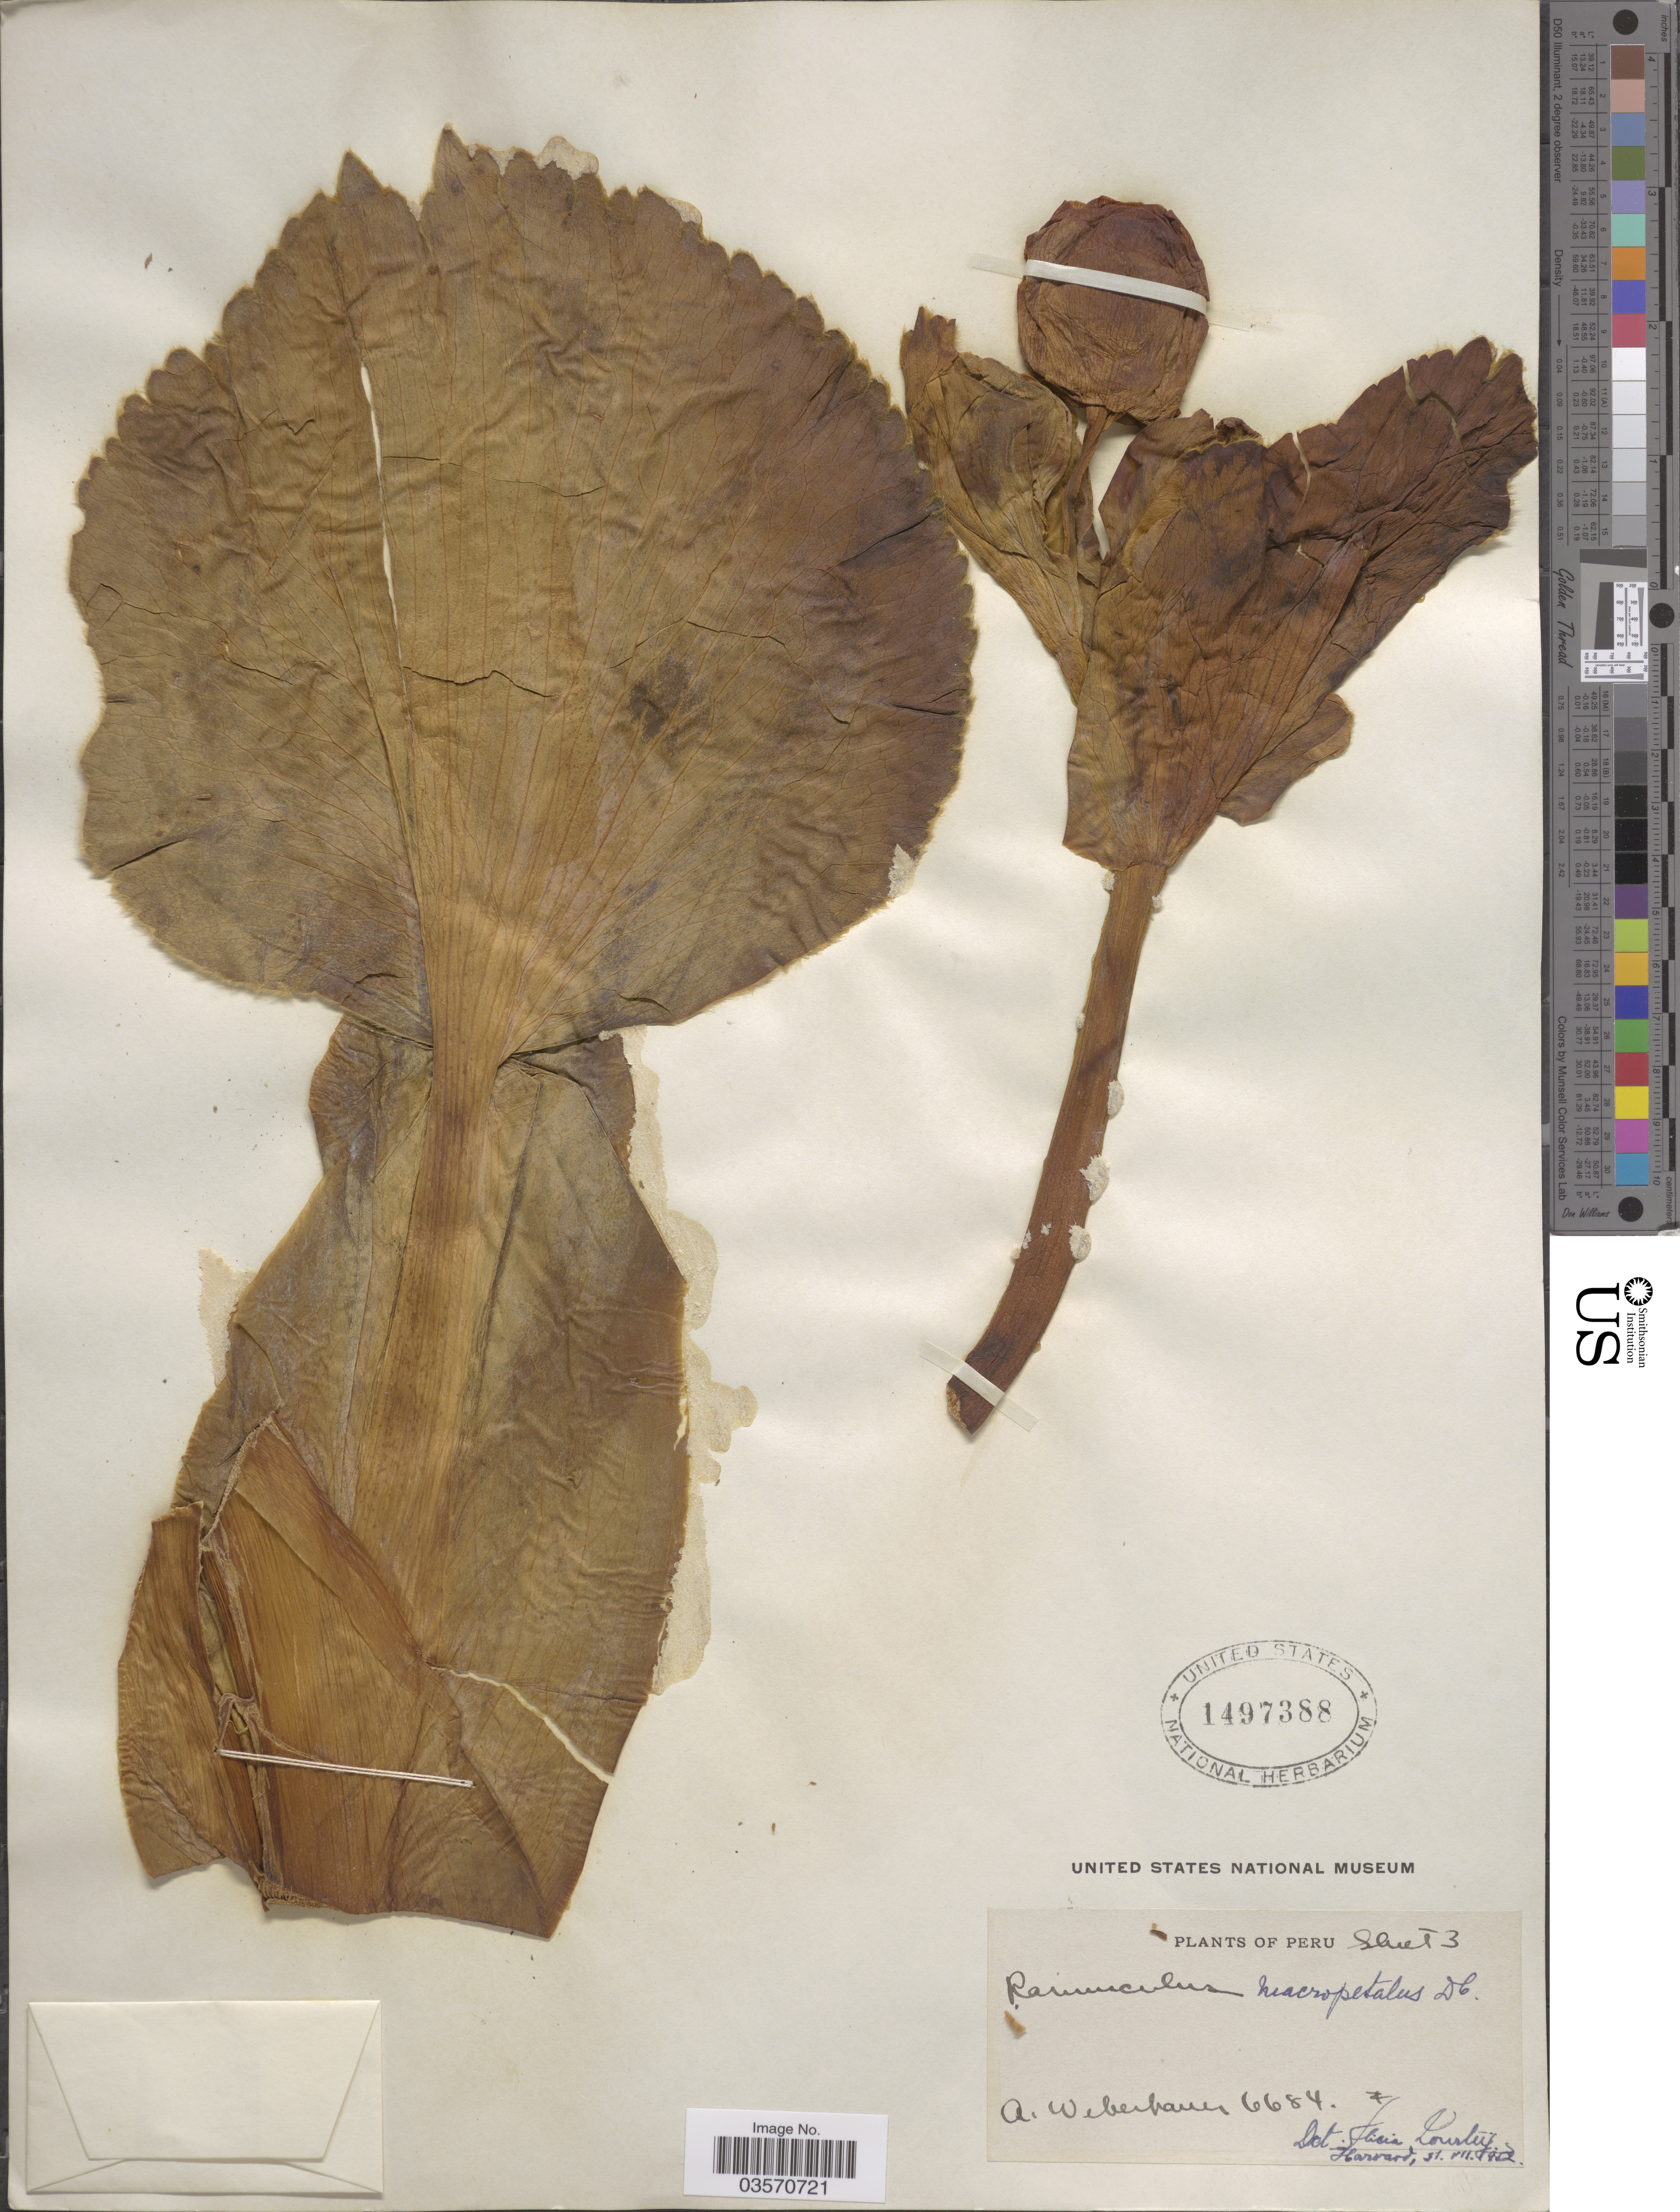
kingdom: Plantae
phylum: Tracheophyta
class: Magnoliopsida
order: Ranunculales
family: Ranunculaceae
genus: Krapfia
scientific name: Krapfia macropetala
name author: (DC.) Tamura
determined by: Strong, M. T., (US), Smithsonian Institution - National Museum of Natural History (UNITED STATES)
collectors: A. Weberbauer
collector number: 6684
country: Peru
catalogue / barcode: US 1497388